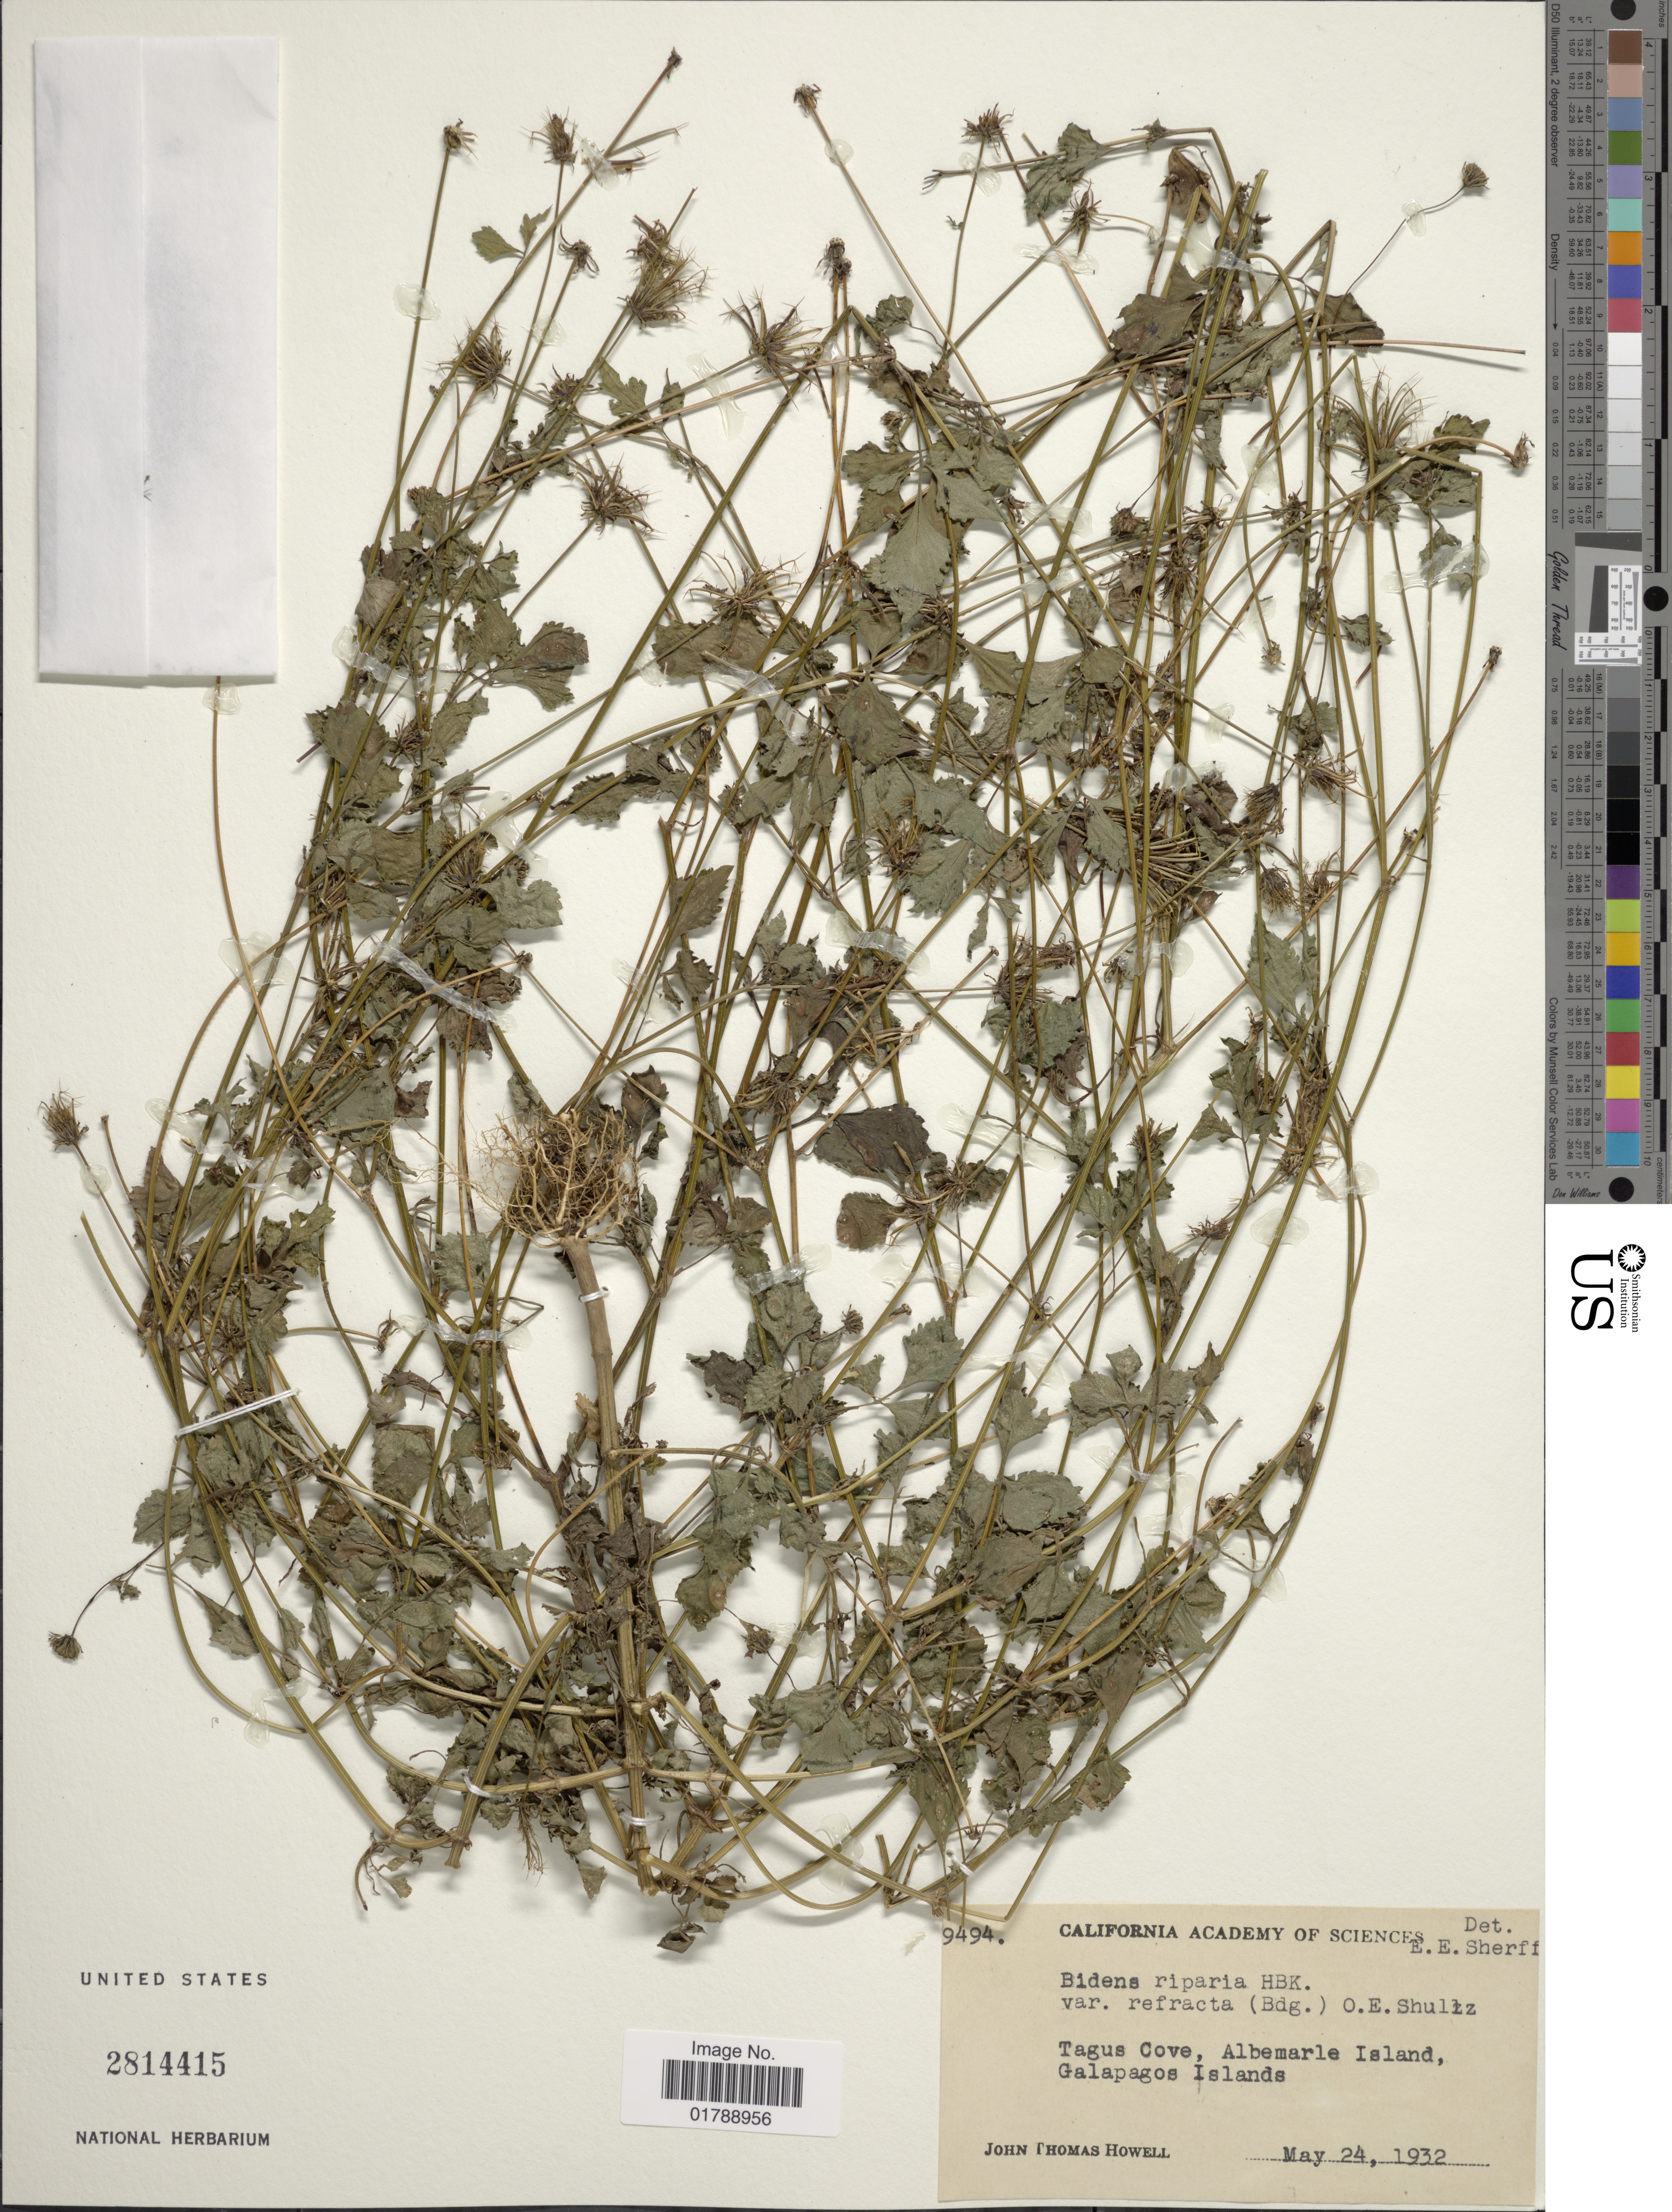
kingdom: Plantae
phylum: Tracheophyta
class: Magnoliopsida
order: Asterales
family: Asteraceae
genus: Bidens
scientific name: Bidens riparia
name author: Kunth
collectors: J. T. Howell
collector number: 9494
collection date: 1932-05-24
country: Ecuador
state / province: Colón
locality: Tagus Cove, Albemarle Island, Galapagos Islands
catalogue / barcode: US 2814415